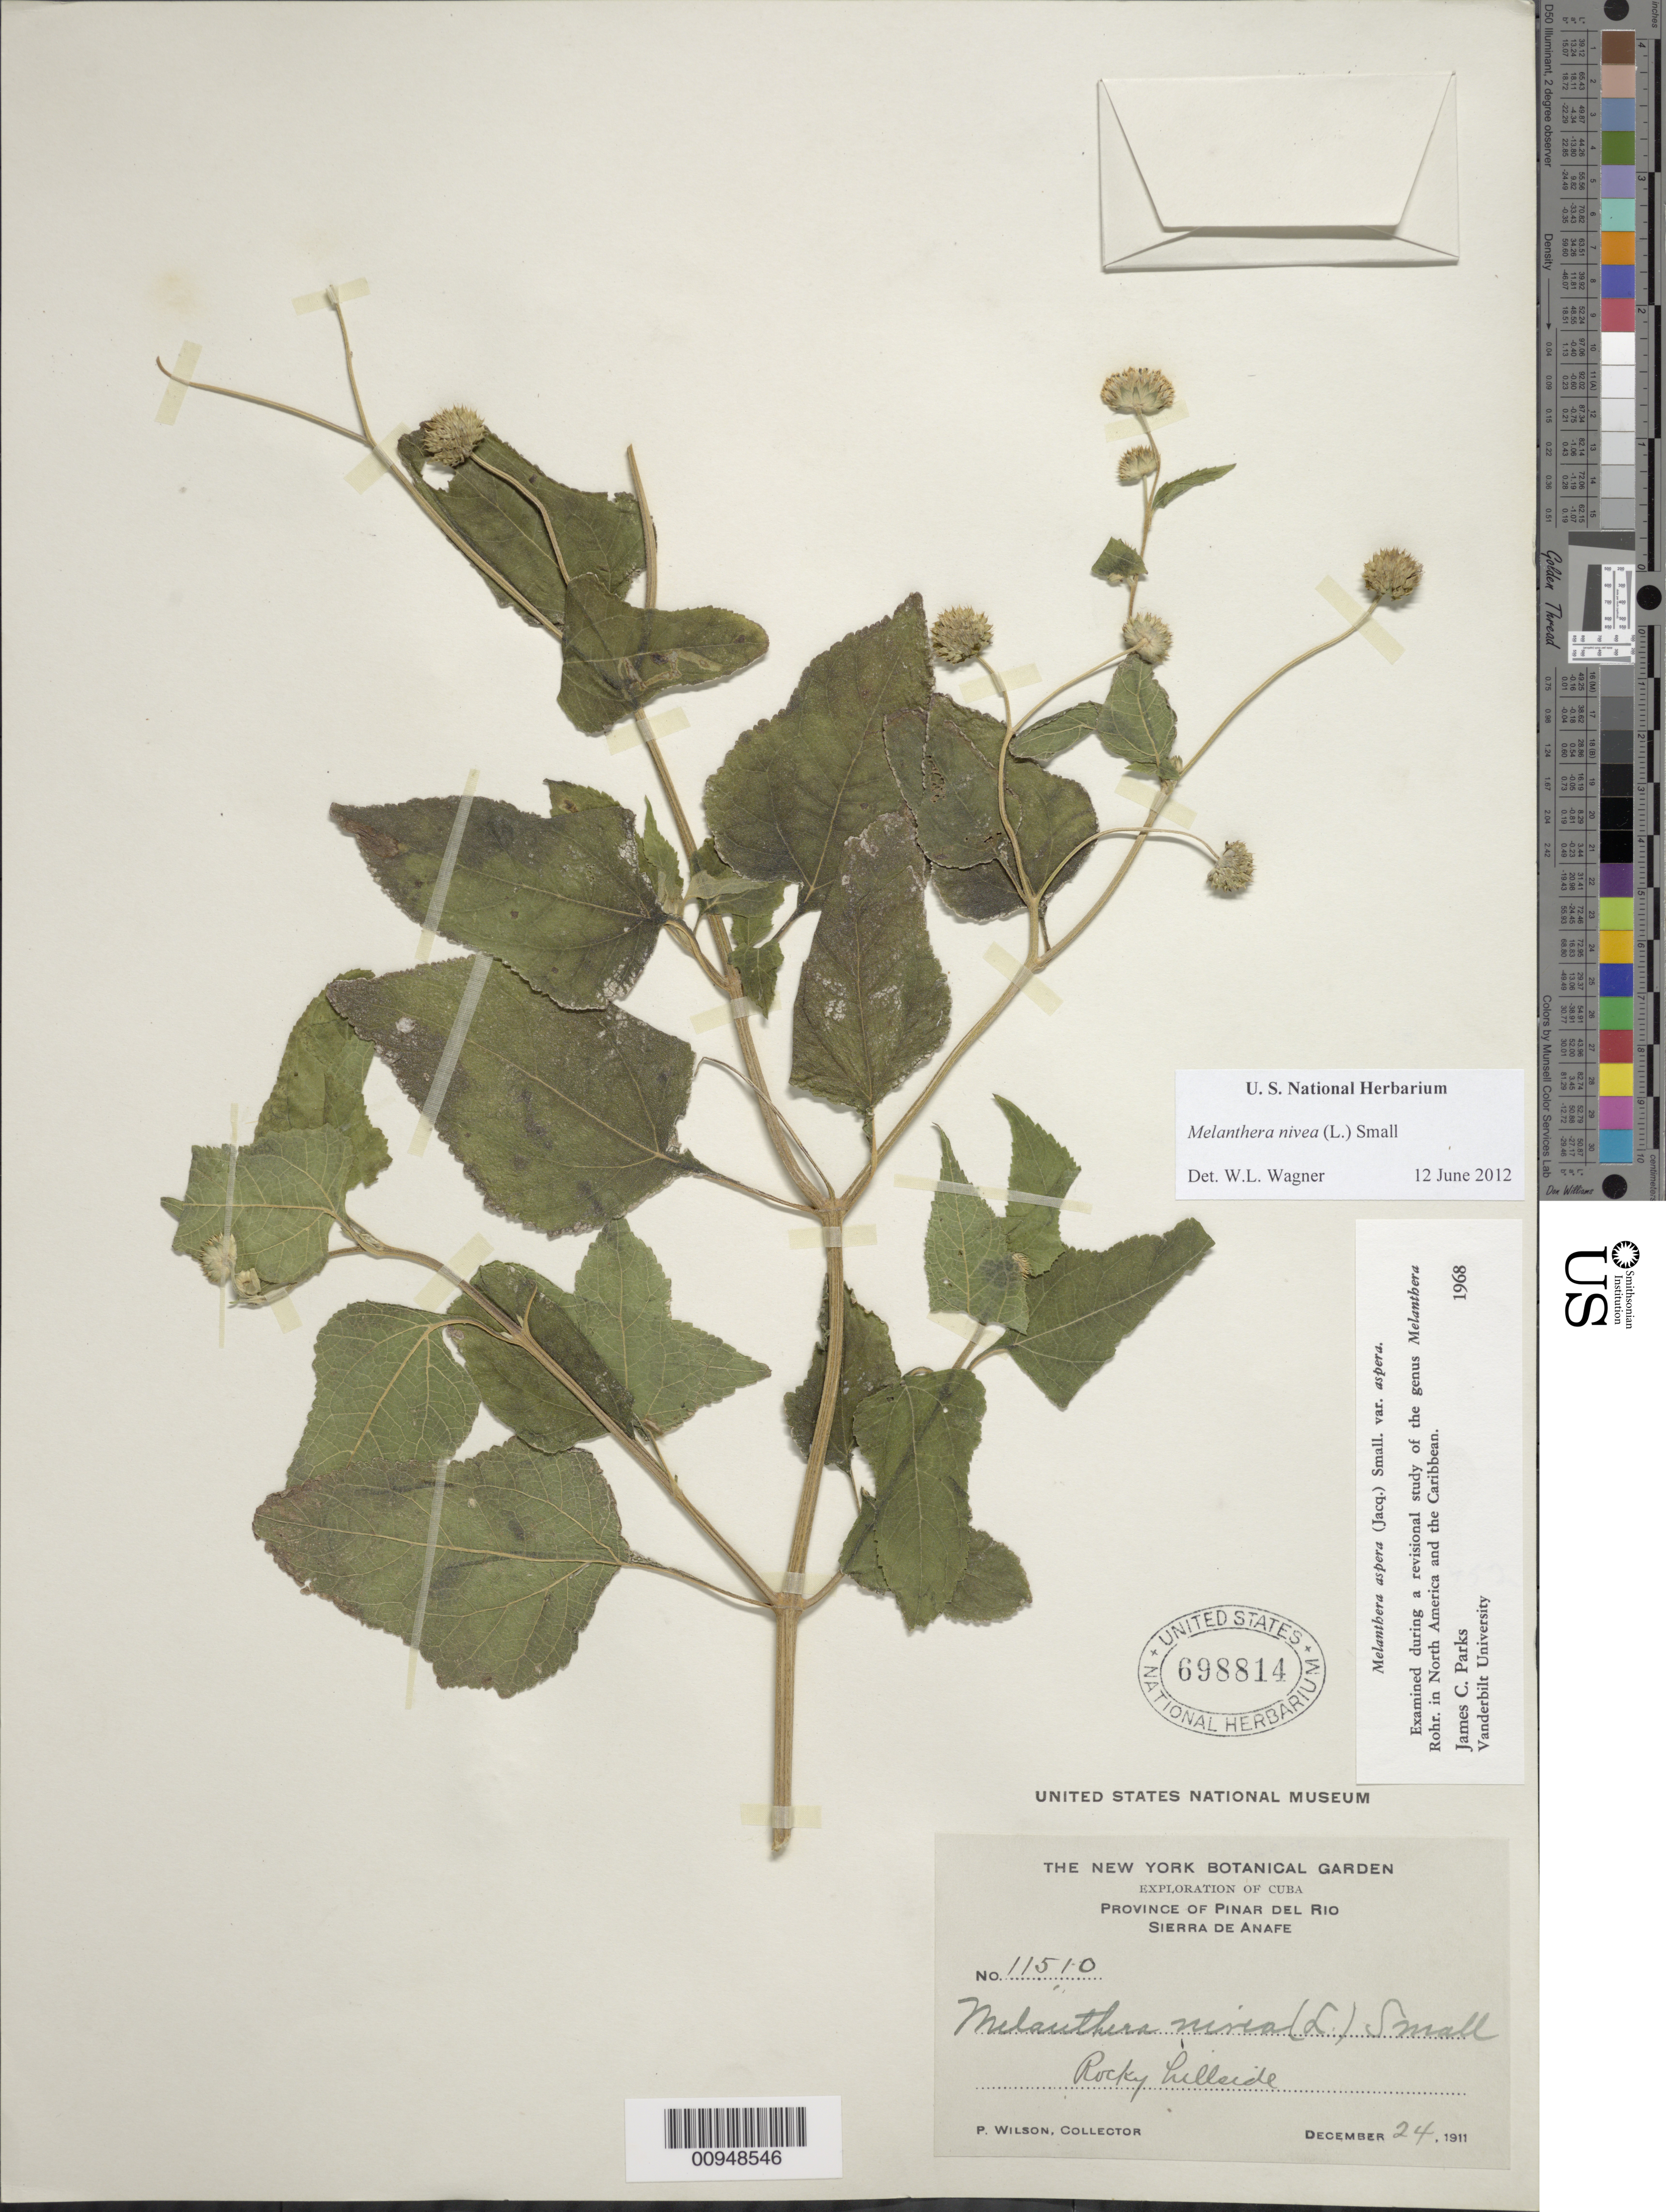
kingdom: Plantae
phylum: Tracheophyta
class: Magnoliopsida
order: Asterales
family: Asteraceae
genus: Melanthera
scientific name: Melanthera nivea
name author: (L.) Small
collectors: P. Wilson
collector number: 11510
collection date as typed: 24 Dec 1911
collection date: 1911-12-24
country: Cuba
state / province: Pinar del Rio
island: Cuba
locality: Sierra de Anafe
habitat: Rocky hillside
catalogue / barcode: US 698814